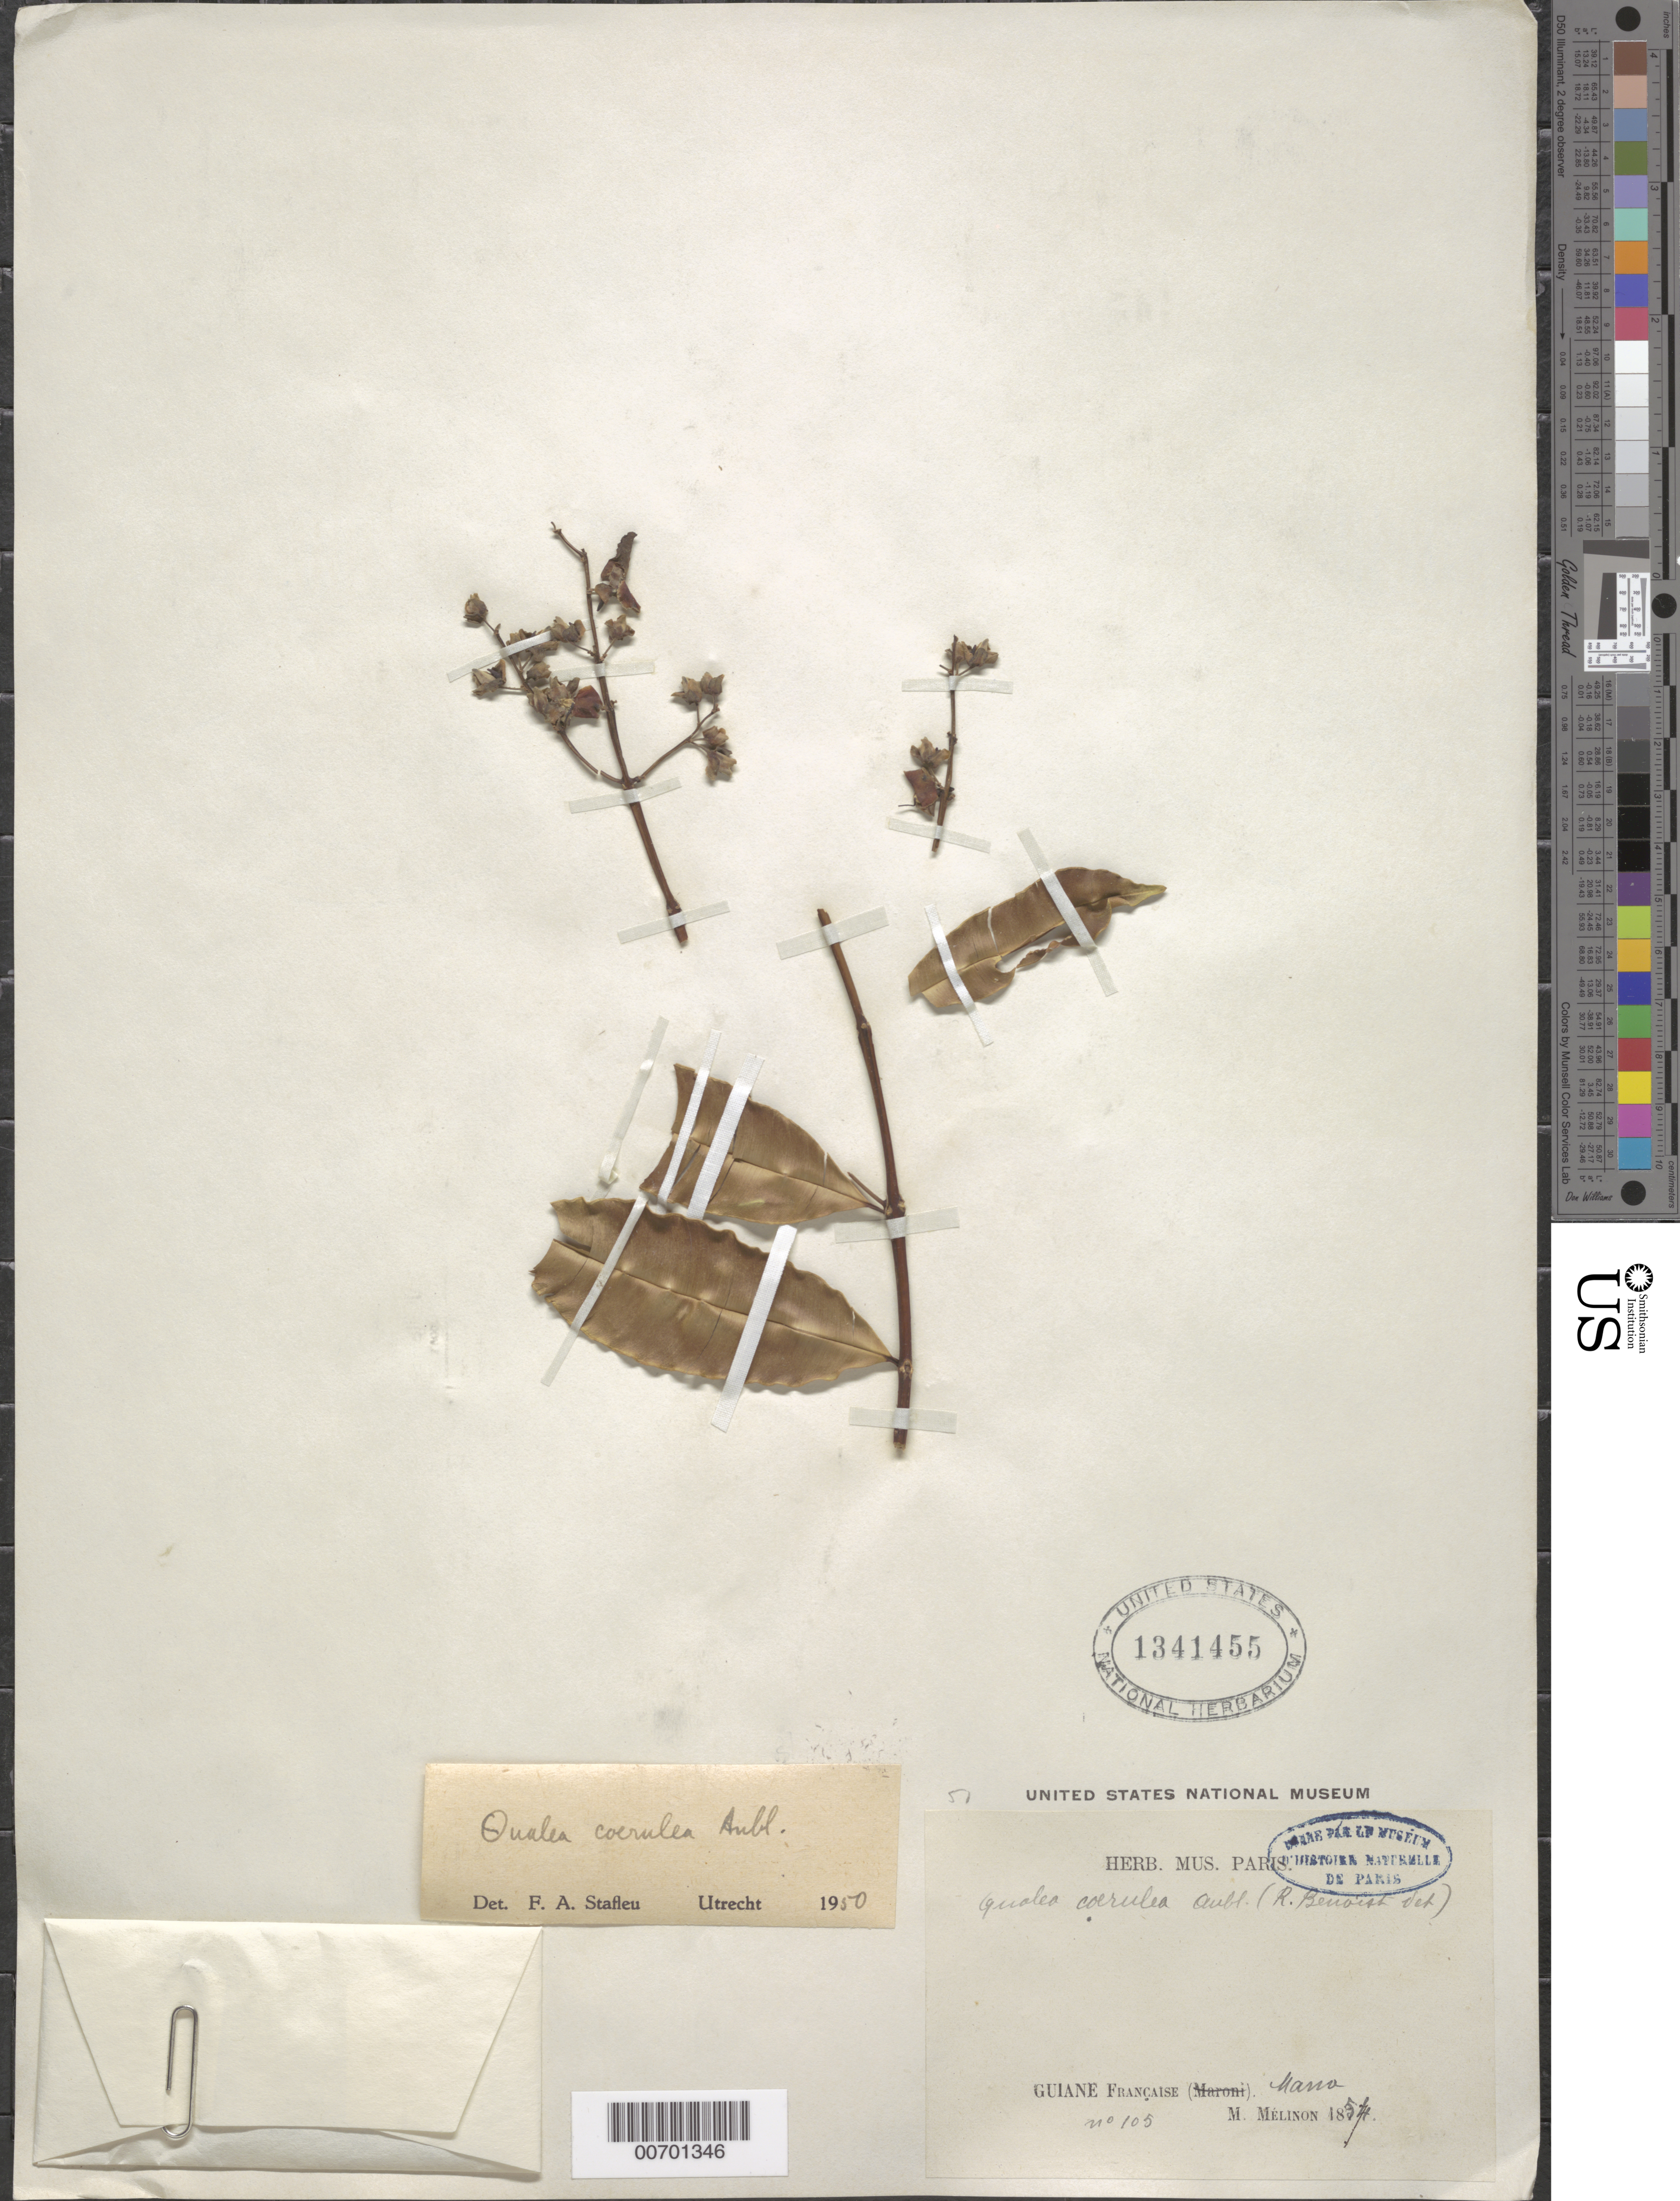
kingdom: Plantae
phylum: Tracheophyta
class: Magnoliopsida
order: Myrtales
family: Vochysiaceae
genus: Qualea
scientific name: Qualea coerulea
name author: Aubl.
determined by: Stafleu, F. A.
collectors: E. Mélinon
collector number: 105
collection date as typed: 1855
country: French Guiana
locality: Maroni R.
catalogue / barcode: US 1341455